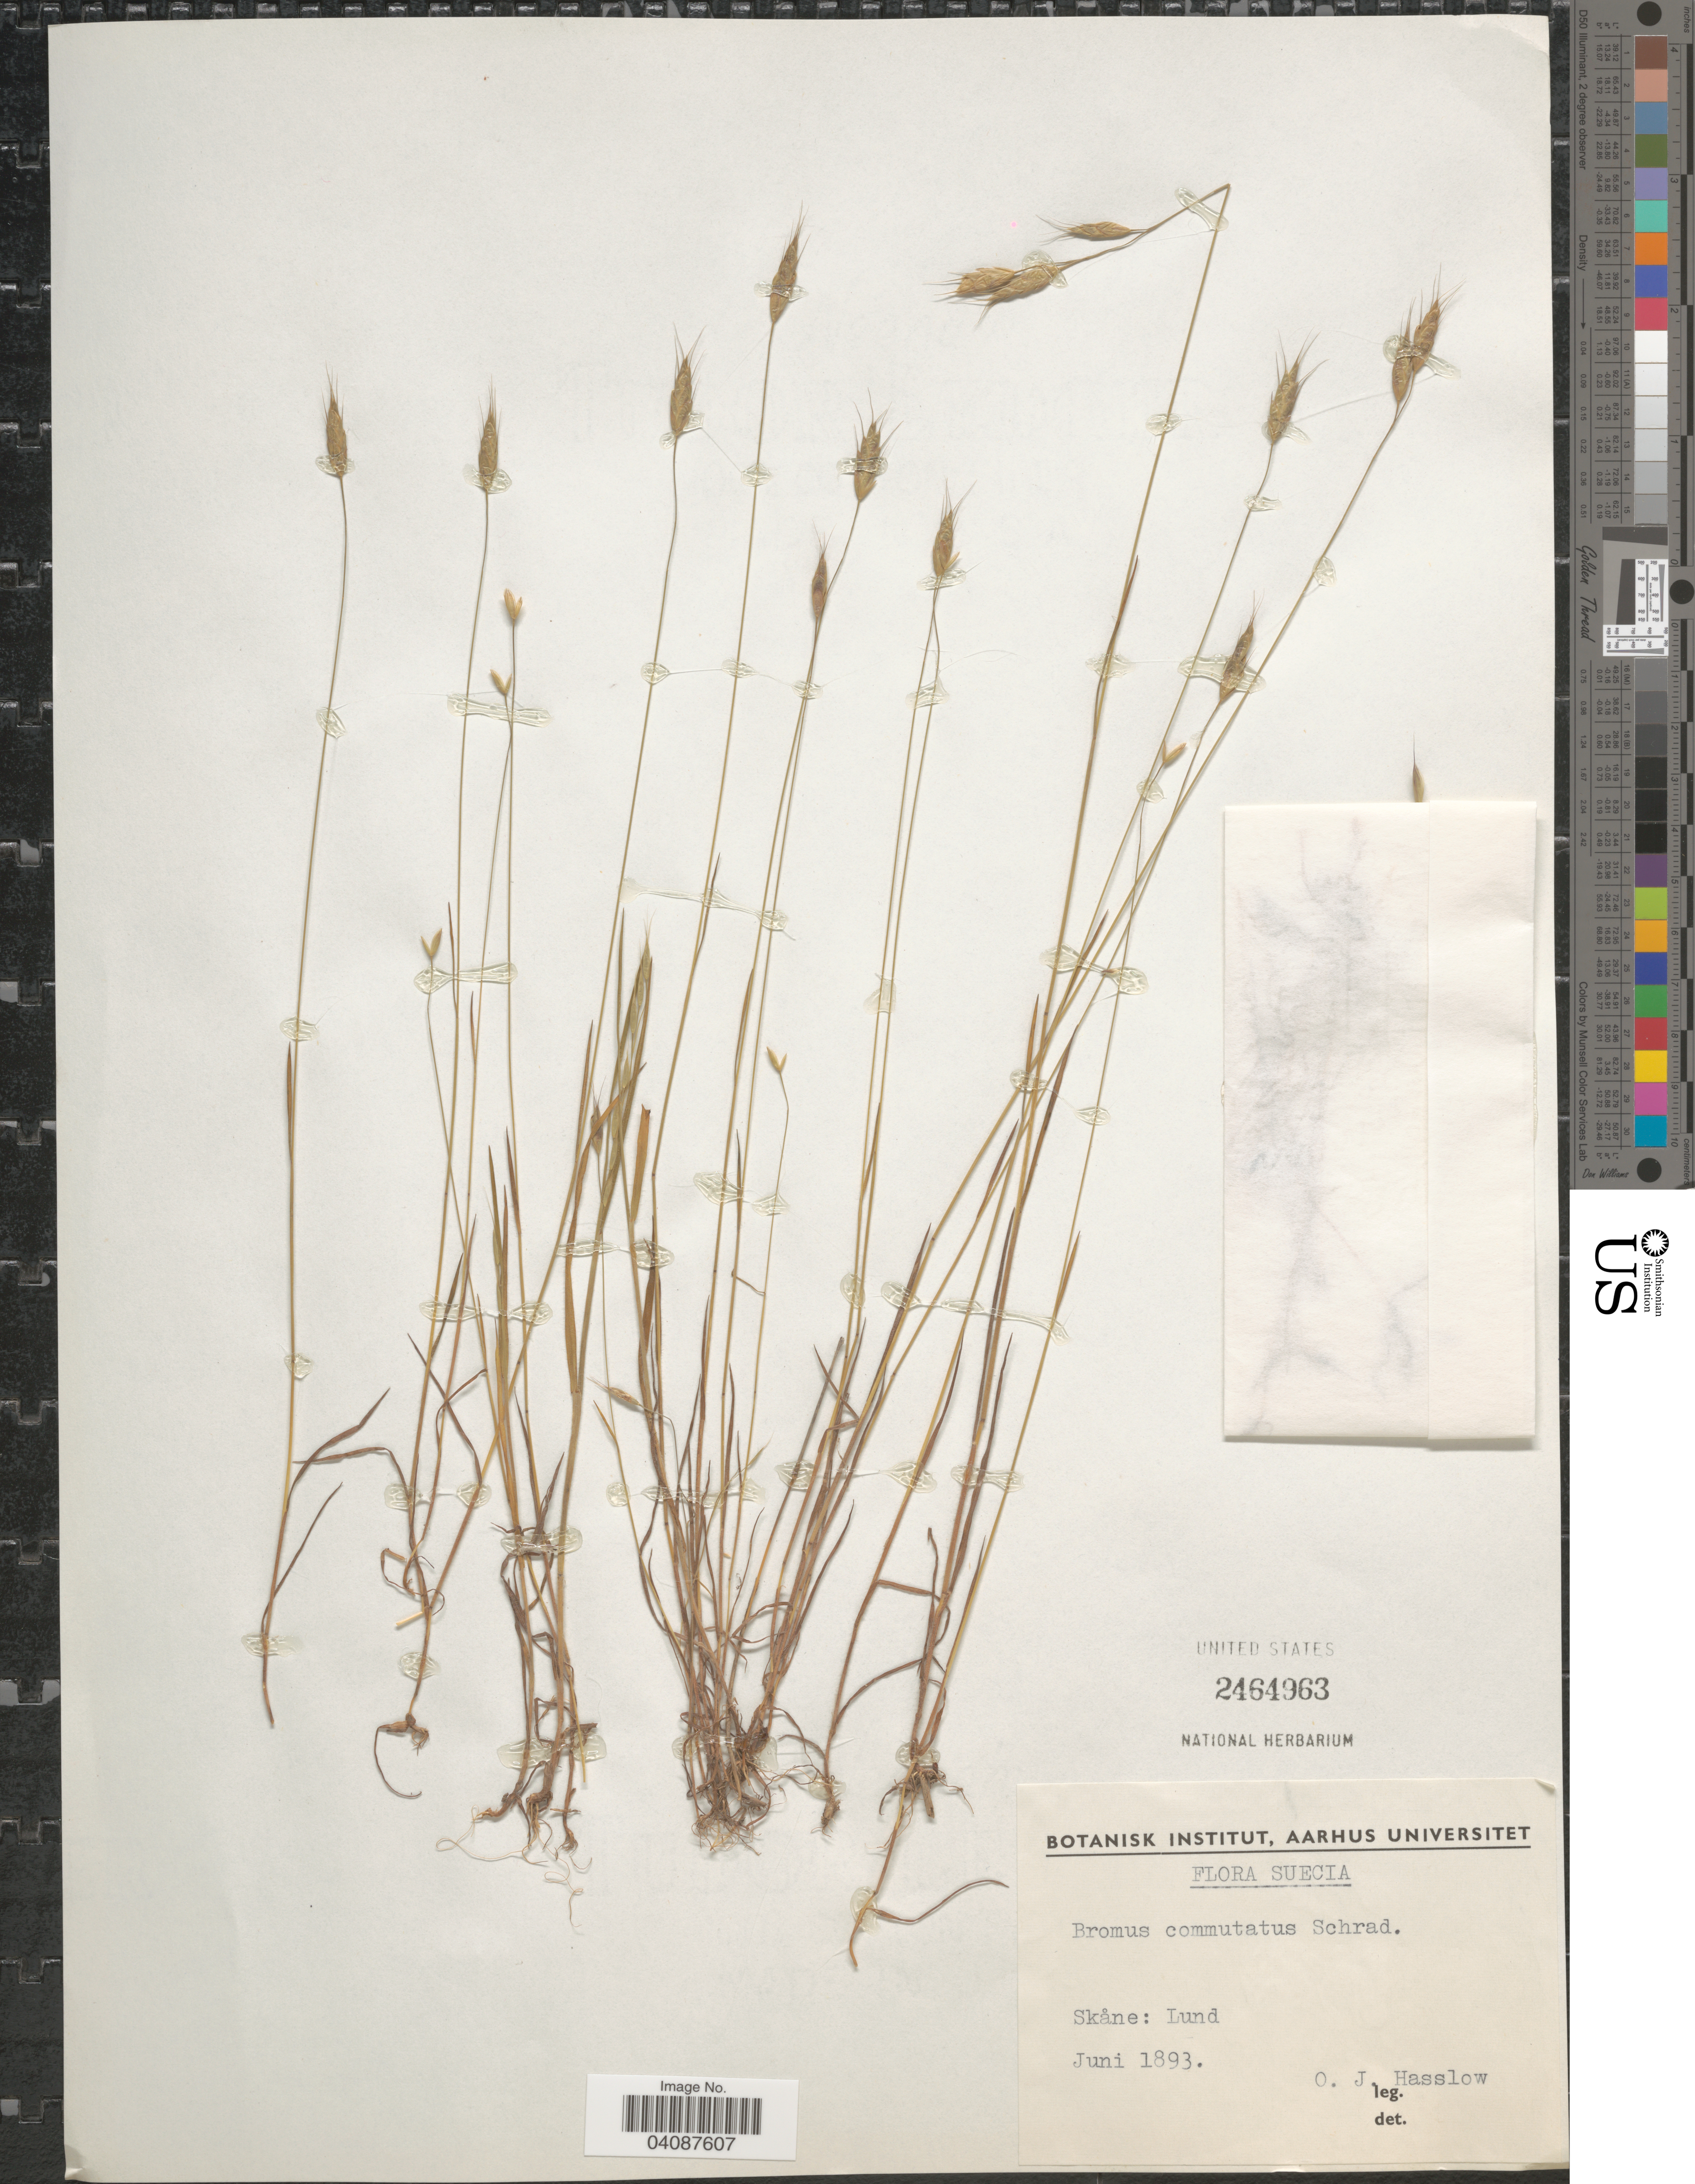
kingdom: Plantae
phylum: Tracheophyta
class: Liliopsida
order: Poales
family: Poaceae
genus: Bromus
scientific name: Bromus commutatus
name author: Schrad.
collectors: O. Hasslow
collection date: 1893-06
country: Sweden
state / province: Skåne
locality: Suecia. Lund.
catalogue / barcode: US 2464963